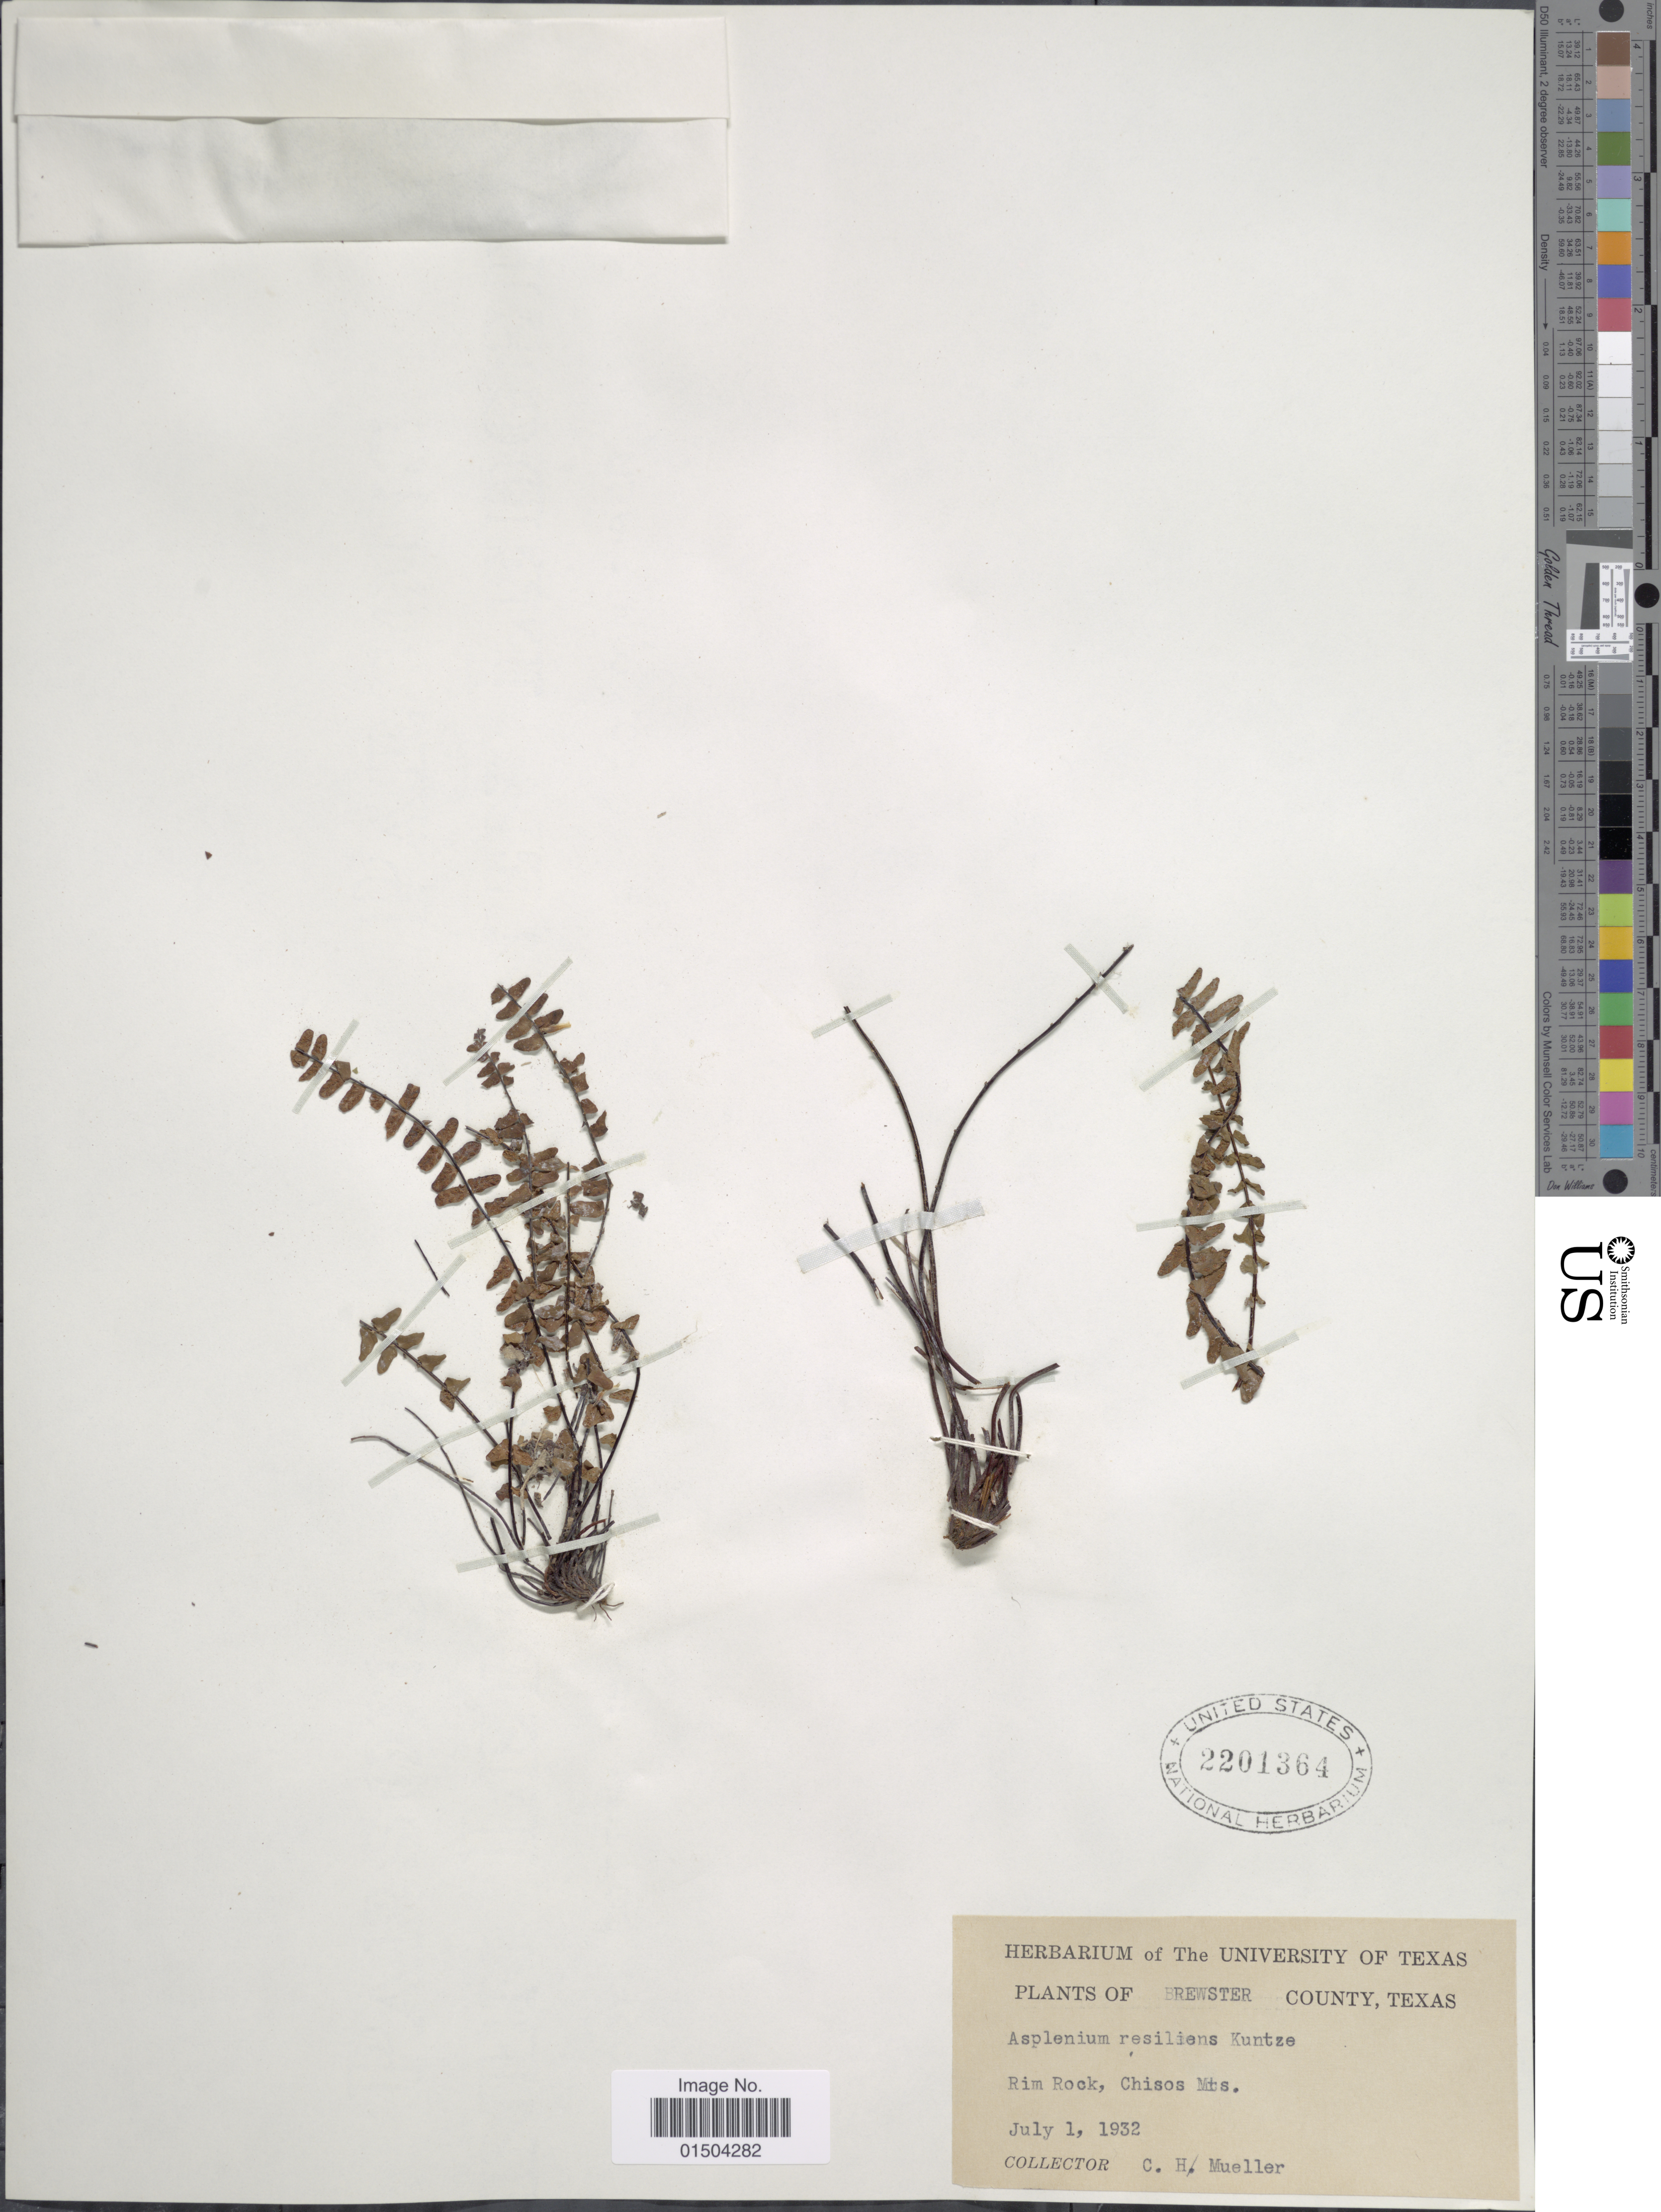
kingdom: Plantae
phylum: Tracheophyta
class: Polypodiopsida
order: Polypodiales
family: Aspleniaceae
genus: Asplenium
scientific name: Asplenium resiliens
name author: Kunze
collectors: C. H. Mueller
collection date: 1932-07-01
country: United States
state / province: Texas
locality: Brewster County. Rim Rock, Chisos Mts.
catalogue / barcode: US 2201364